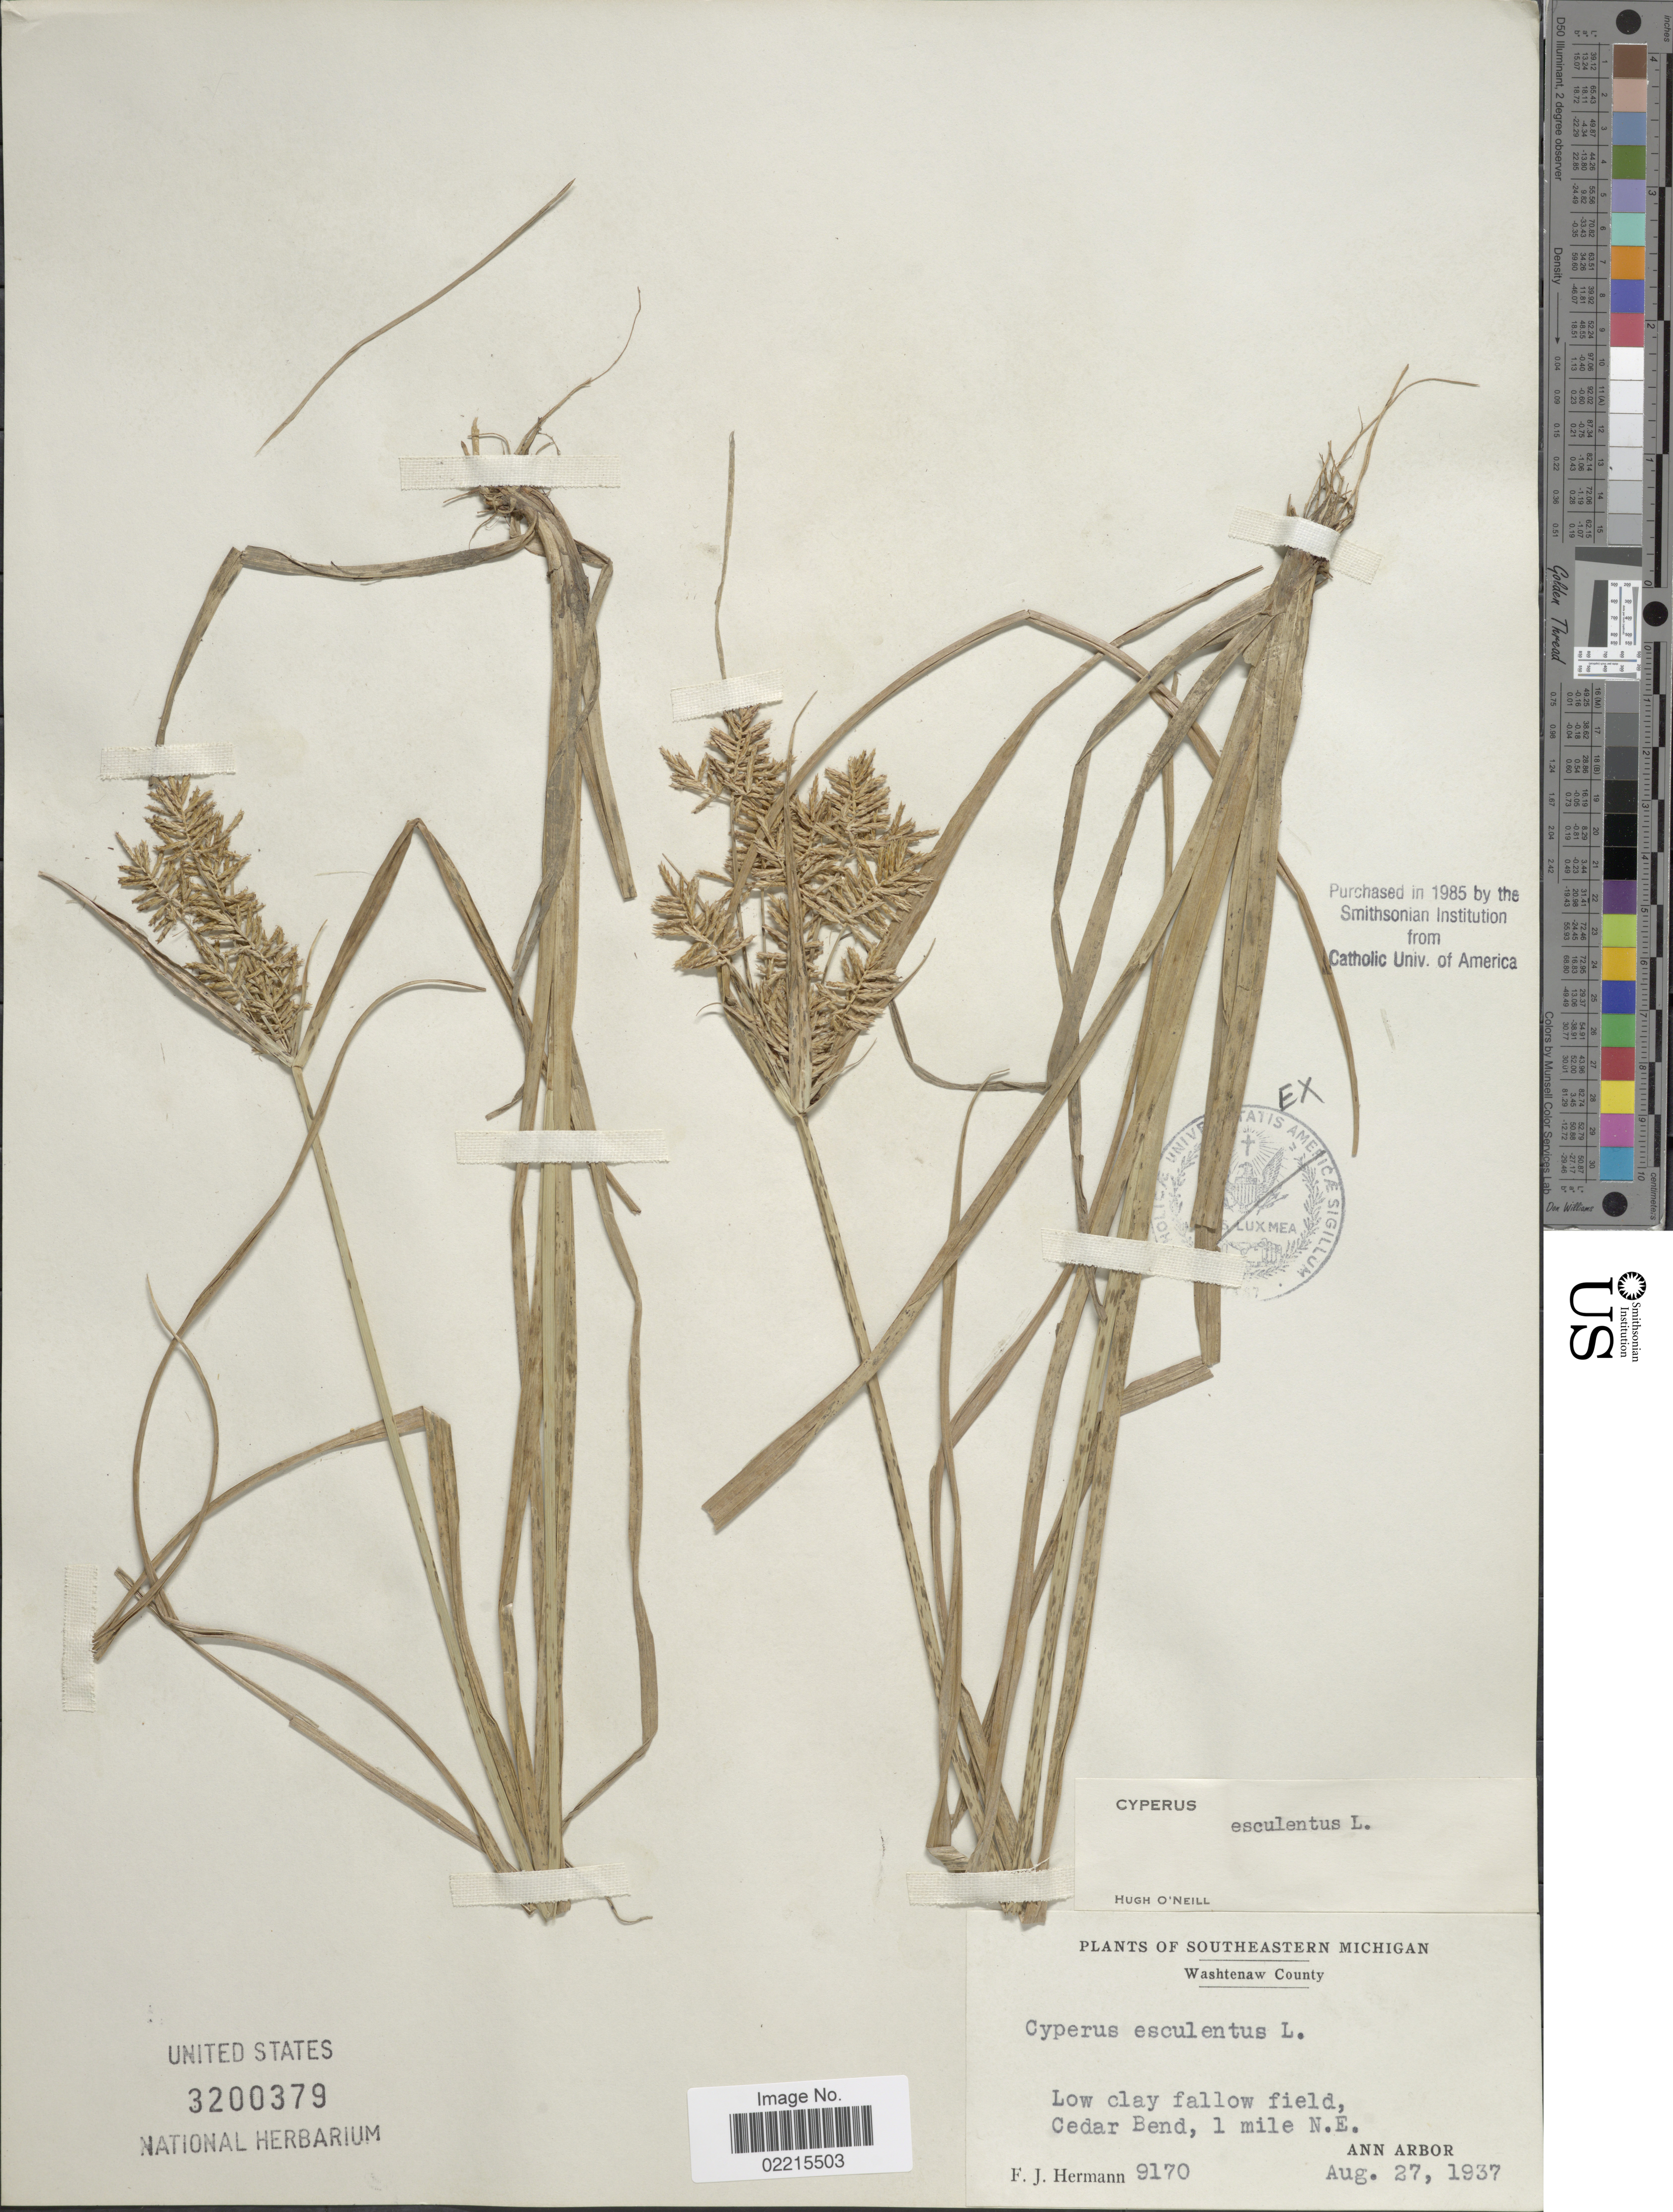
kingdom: Plantae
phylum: Tracheophyta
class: Liliopsida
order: Poales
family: Cyperaceae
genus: Cyperus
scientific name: Cyperus esculentus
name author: L.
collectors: F. J. Hermann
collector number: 9170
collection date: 1937-08-27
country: United States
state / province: Michigan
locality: Southeastern Michigan, Washtenaw County, Low clay fallow field, Cedar Bend, 1 mile N.E. Ann Harbor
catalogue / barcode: US 3200379